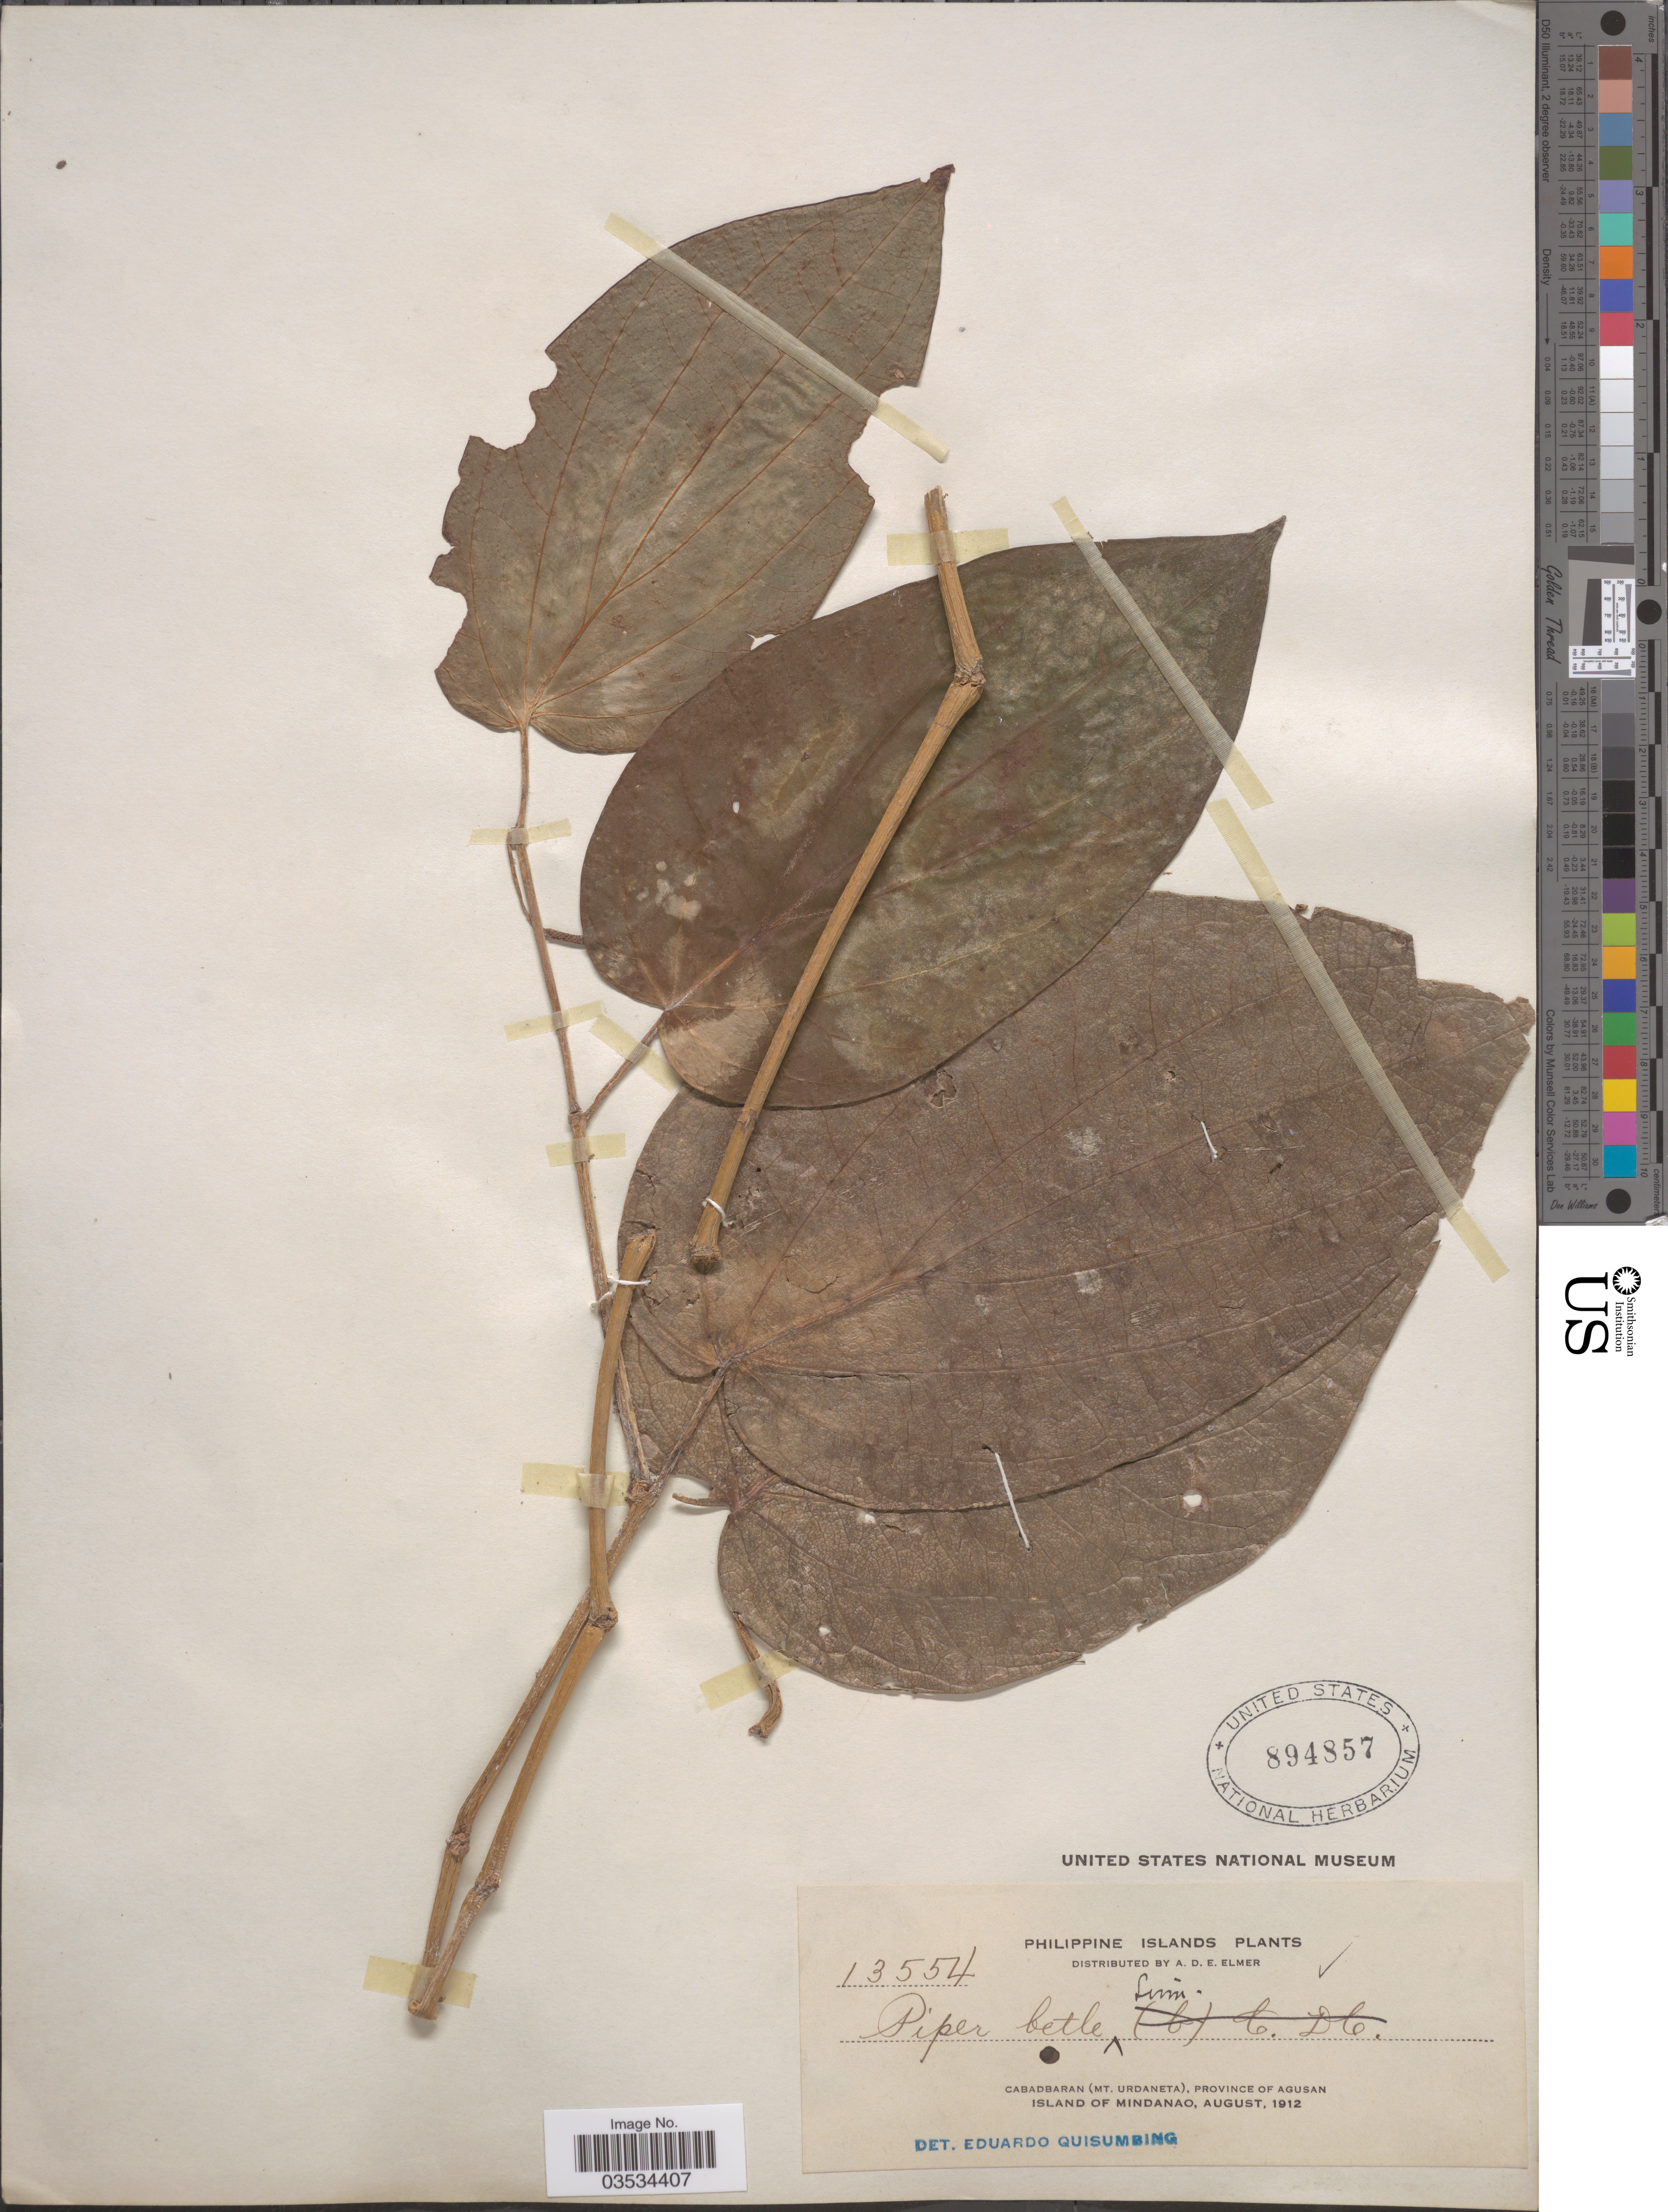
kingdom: Plantae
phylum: Tracheophyta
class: Magnoliopsida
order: Piperales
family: Piperaceae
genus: Piper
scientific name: Piper betle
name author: L.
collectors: A. D. E. Elmer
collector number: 13554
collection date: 1912-08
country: Philippines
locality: Philippine Islands. Cabadbaran (Mt. Urdaneta), Province of Agusan. Island of Mindanao.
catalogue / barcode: US 894857